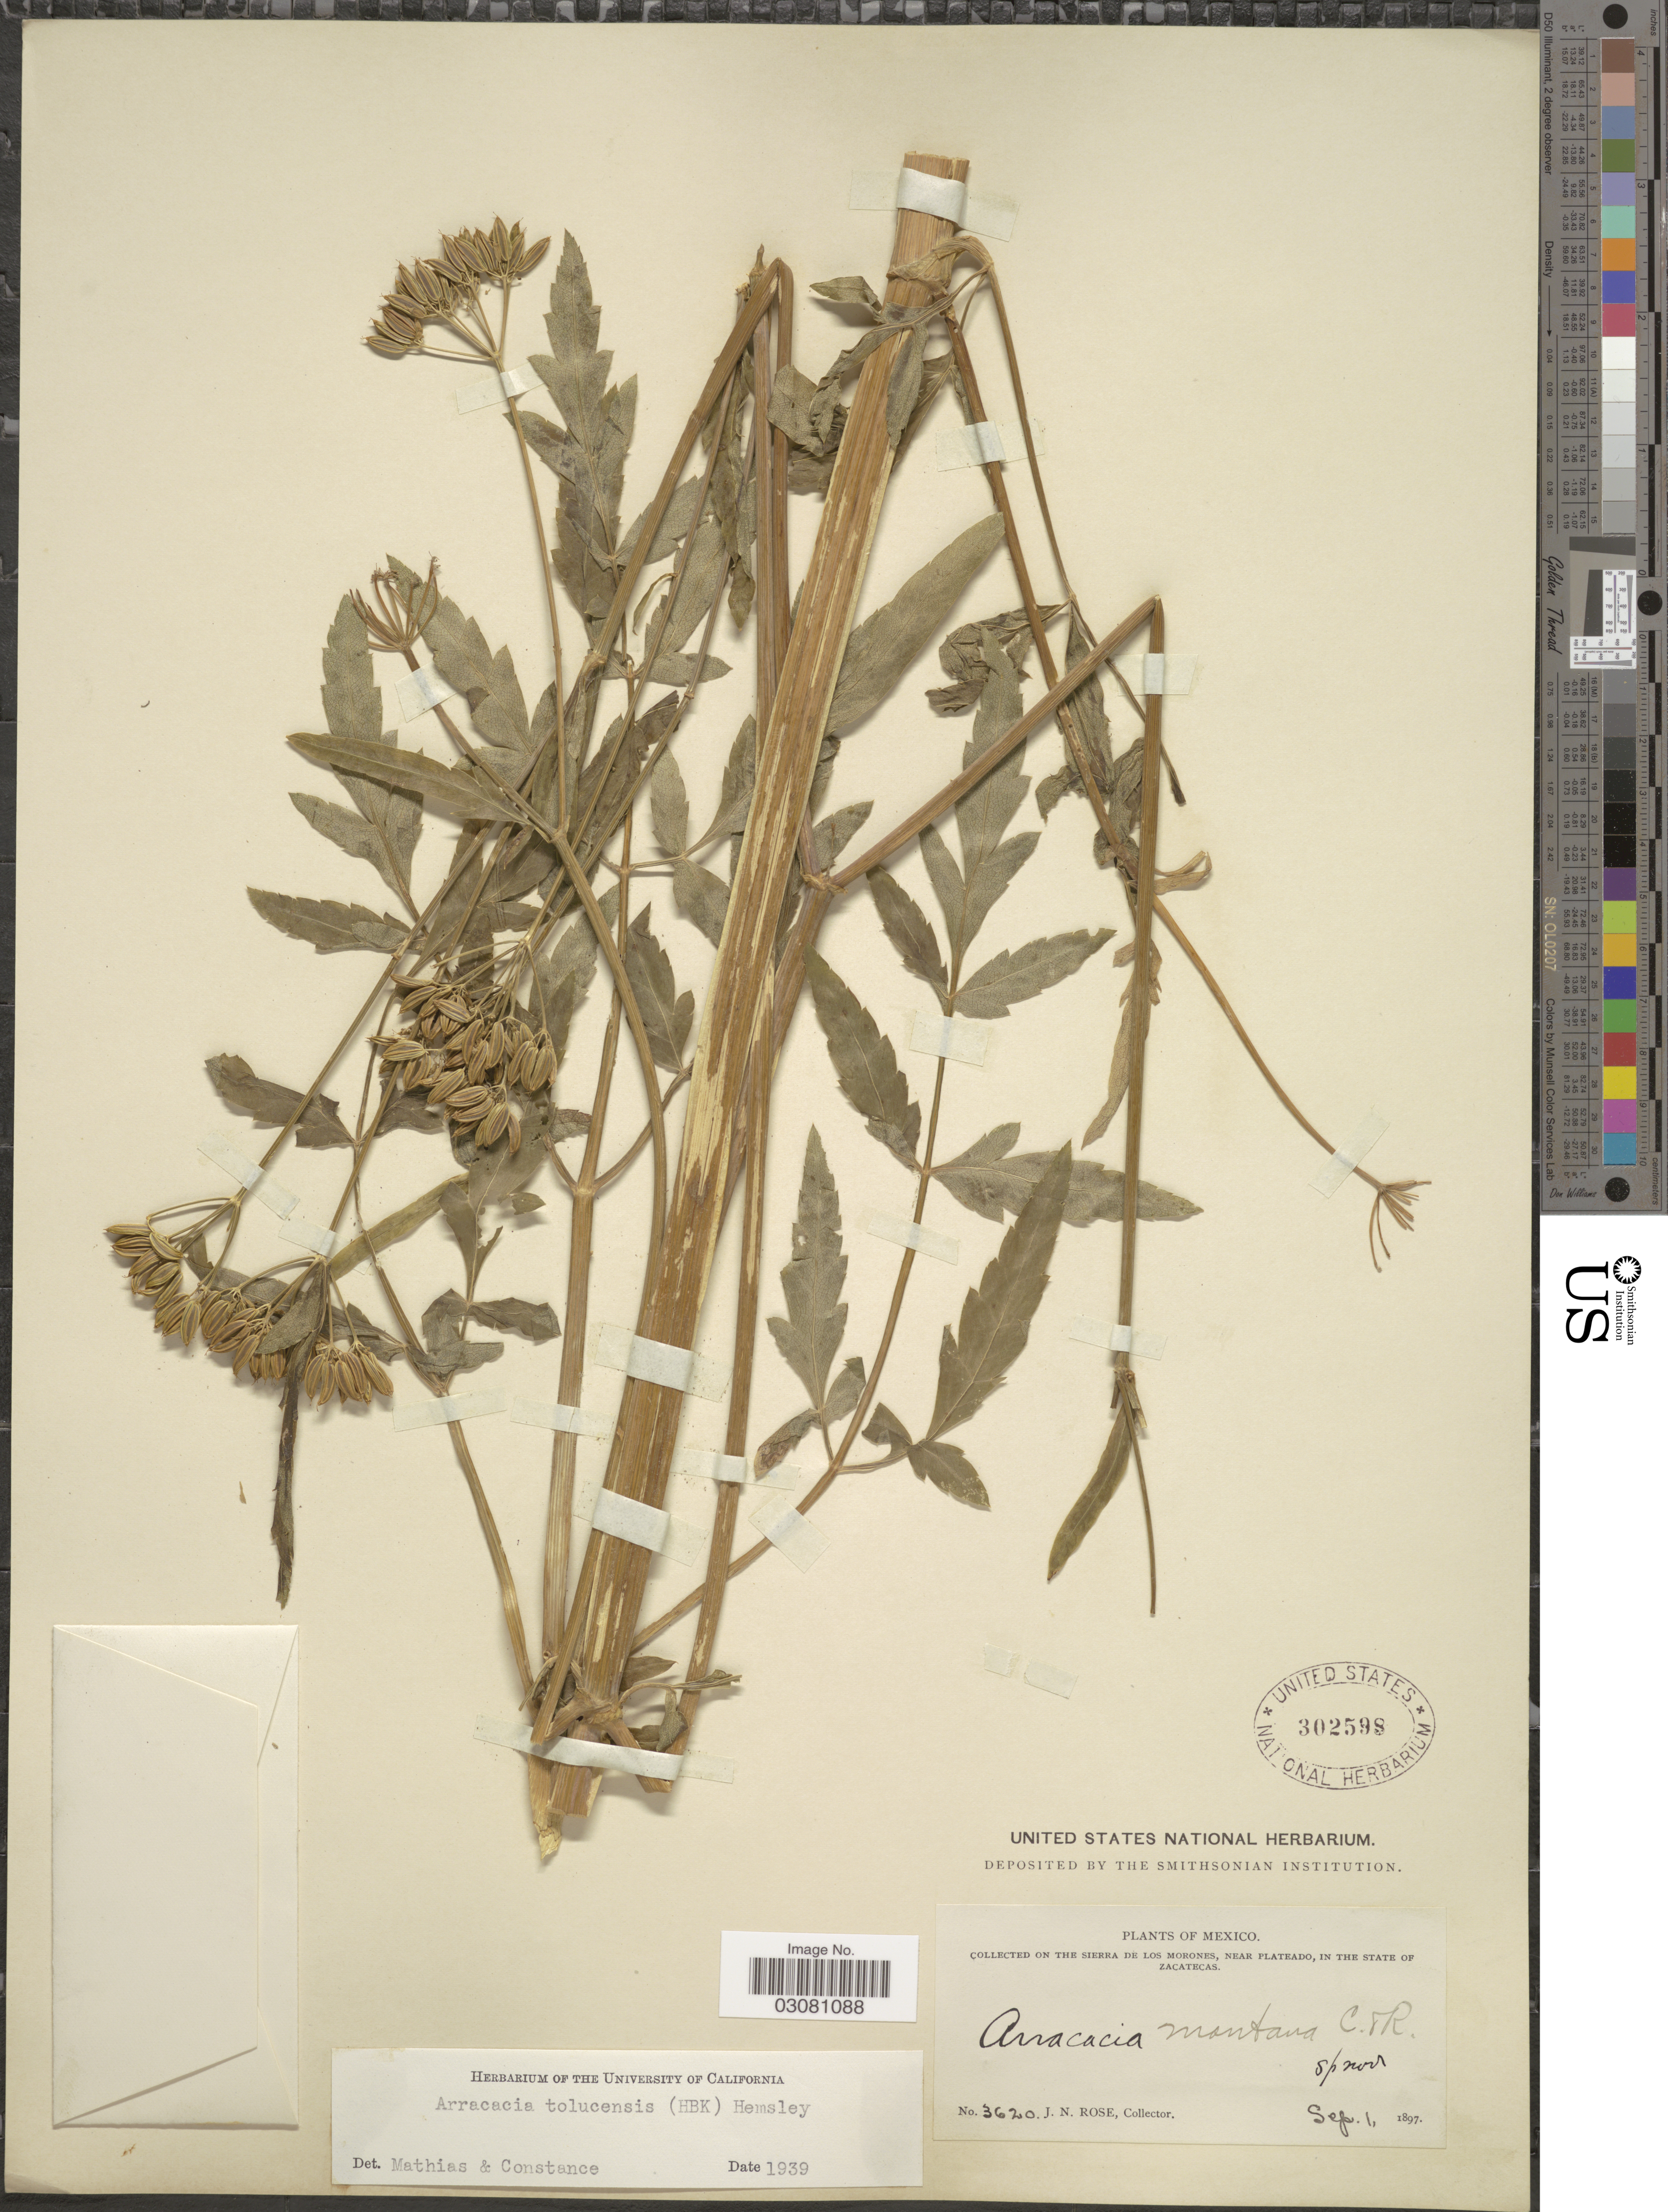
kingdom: Plantae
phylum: Tracheophyta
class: Magnoliopsida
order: Apiales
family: Apiaceae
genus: Arracacia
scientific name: Arracacia tolucensis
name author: (Kunth) Hemsl.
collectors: J. N. Rose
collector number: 3620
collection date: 1897-09-01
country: Mexico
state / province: Zacatecas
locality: Collected on the Sierra de los Morones, near Plateado.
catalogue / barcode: US 302598